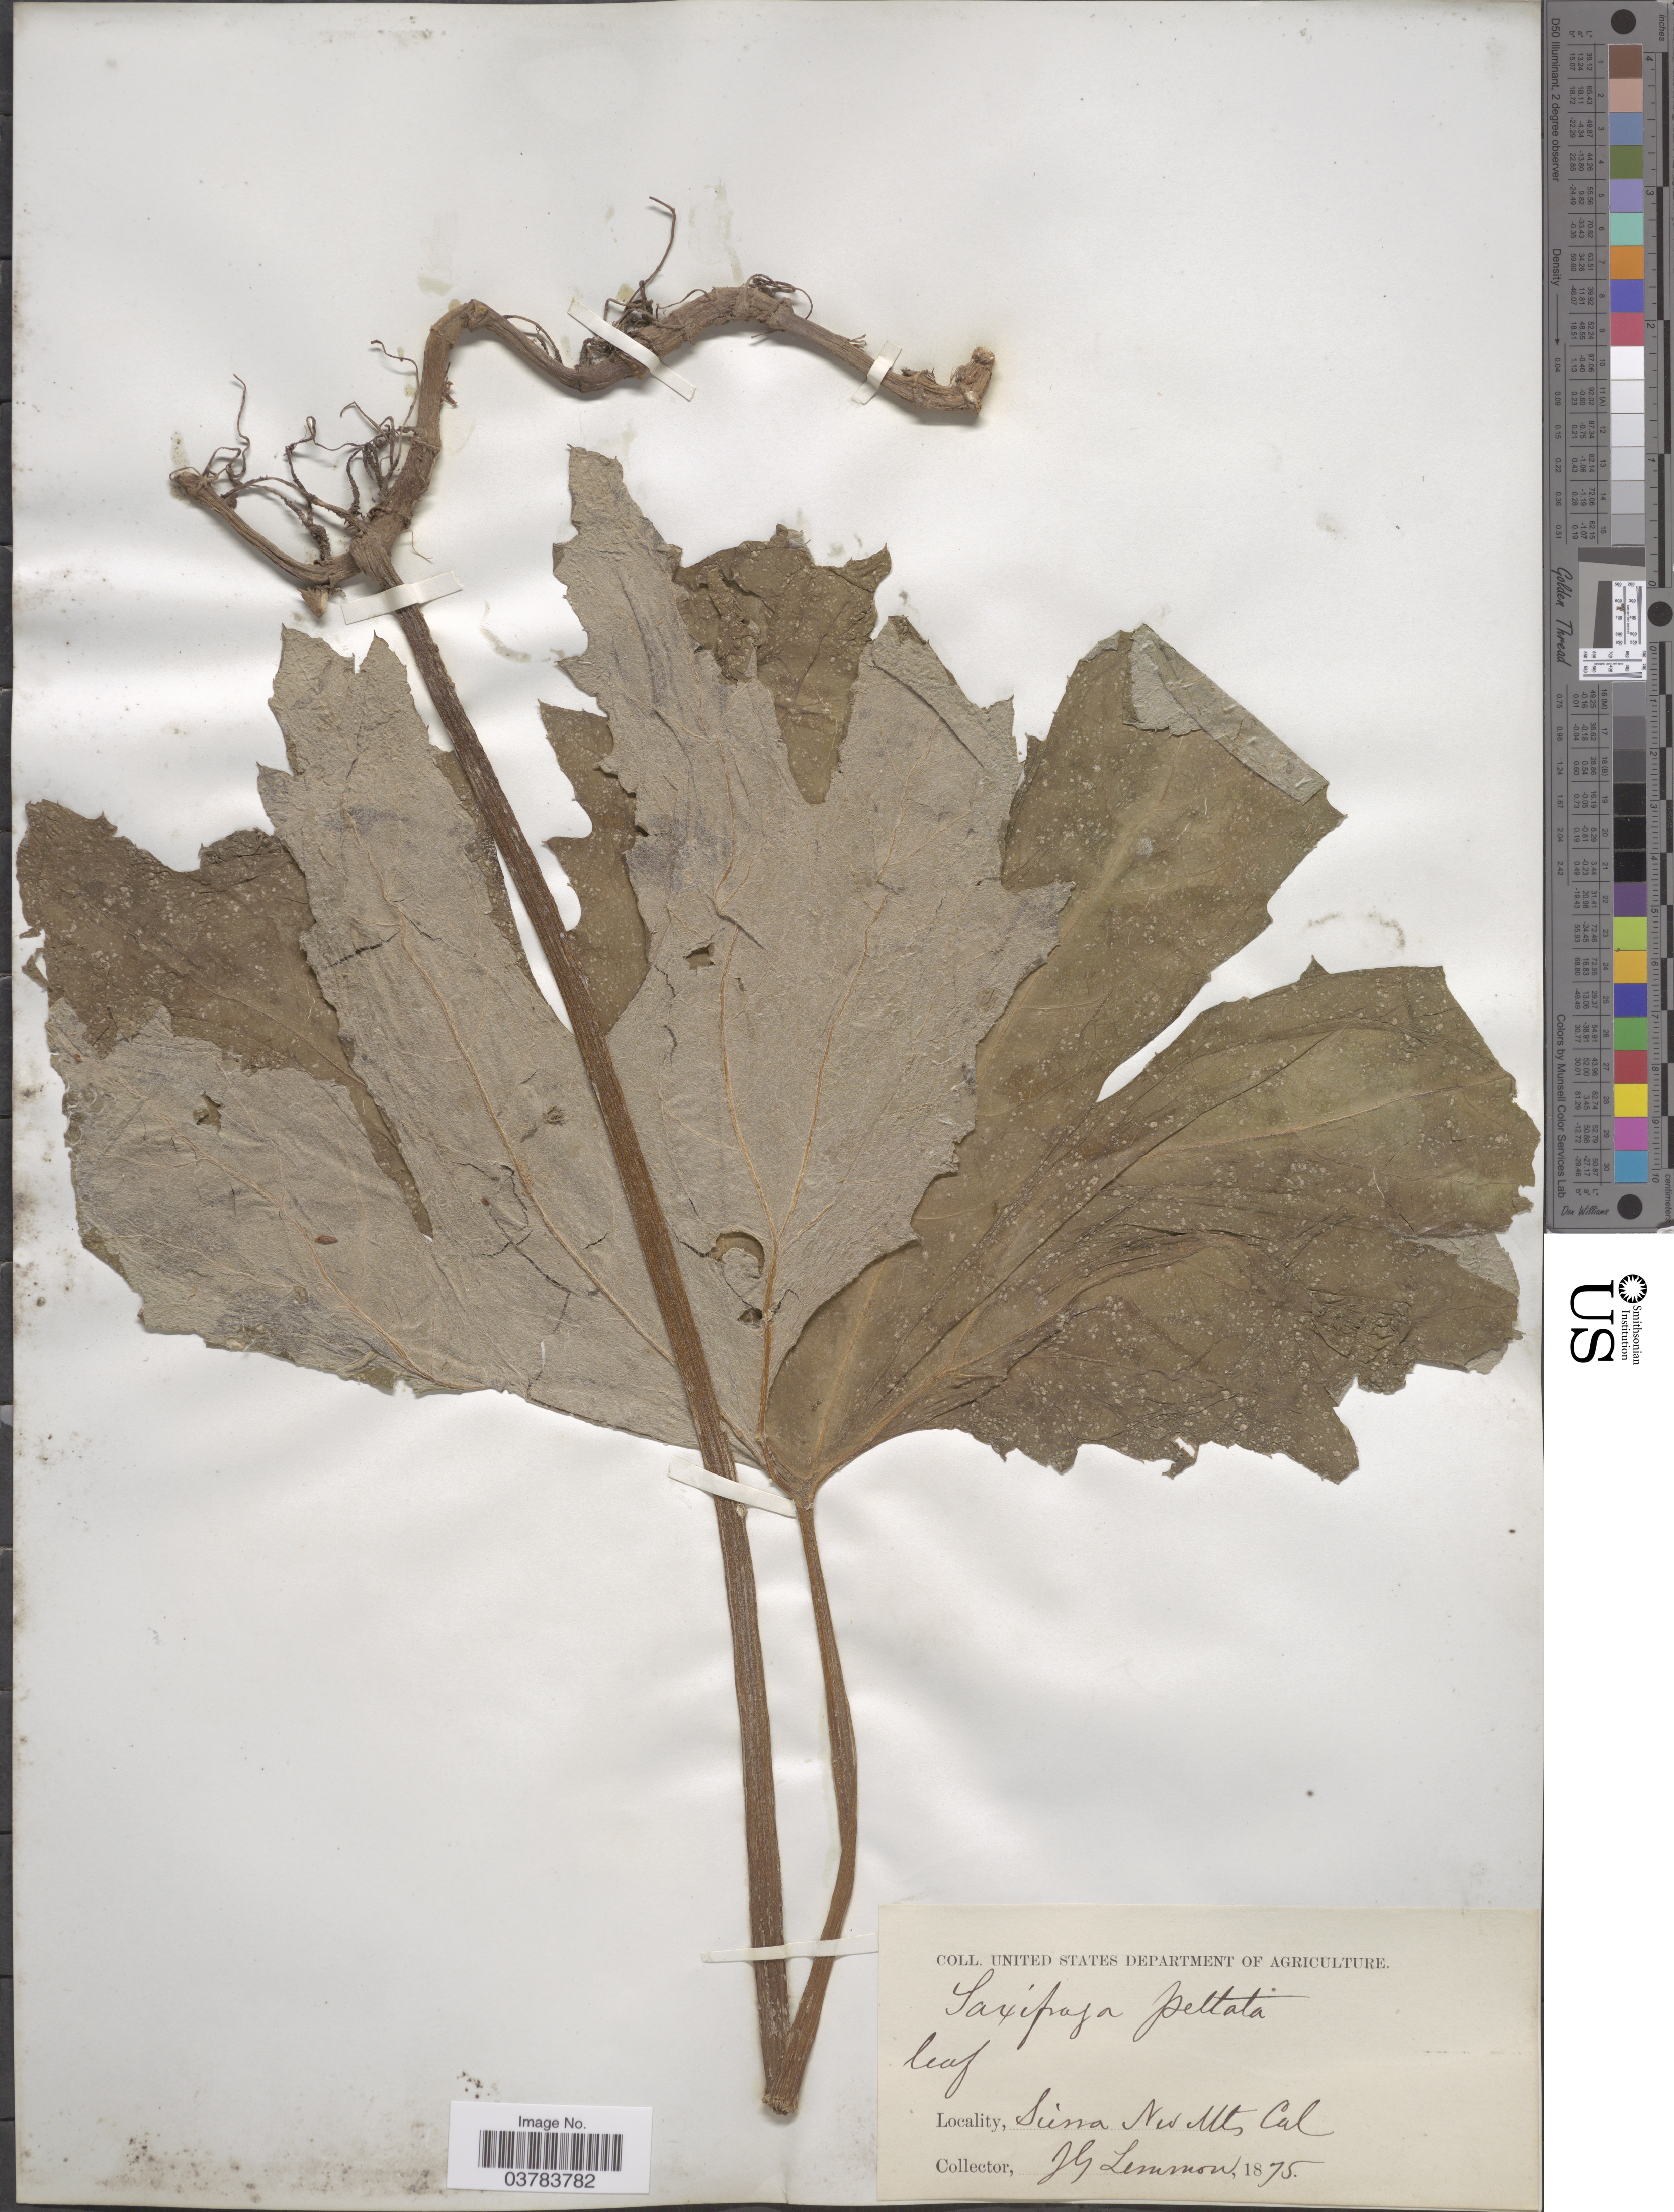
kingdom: Plantae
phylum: Tracheophyta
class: Magnoliopsida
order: Saxifragales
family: Saxifragaceae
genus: Darmera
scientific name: Darmera peltata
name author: (Torr. ex Benth.) Voss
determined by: Strong, Mark T., (BOT), Smithsonian Institution - National Museum of Natural History (UNITED STATES)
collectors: J. Lemmon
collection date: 1875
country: United States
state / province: California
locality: Sierra Nev Mts.